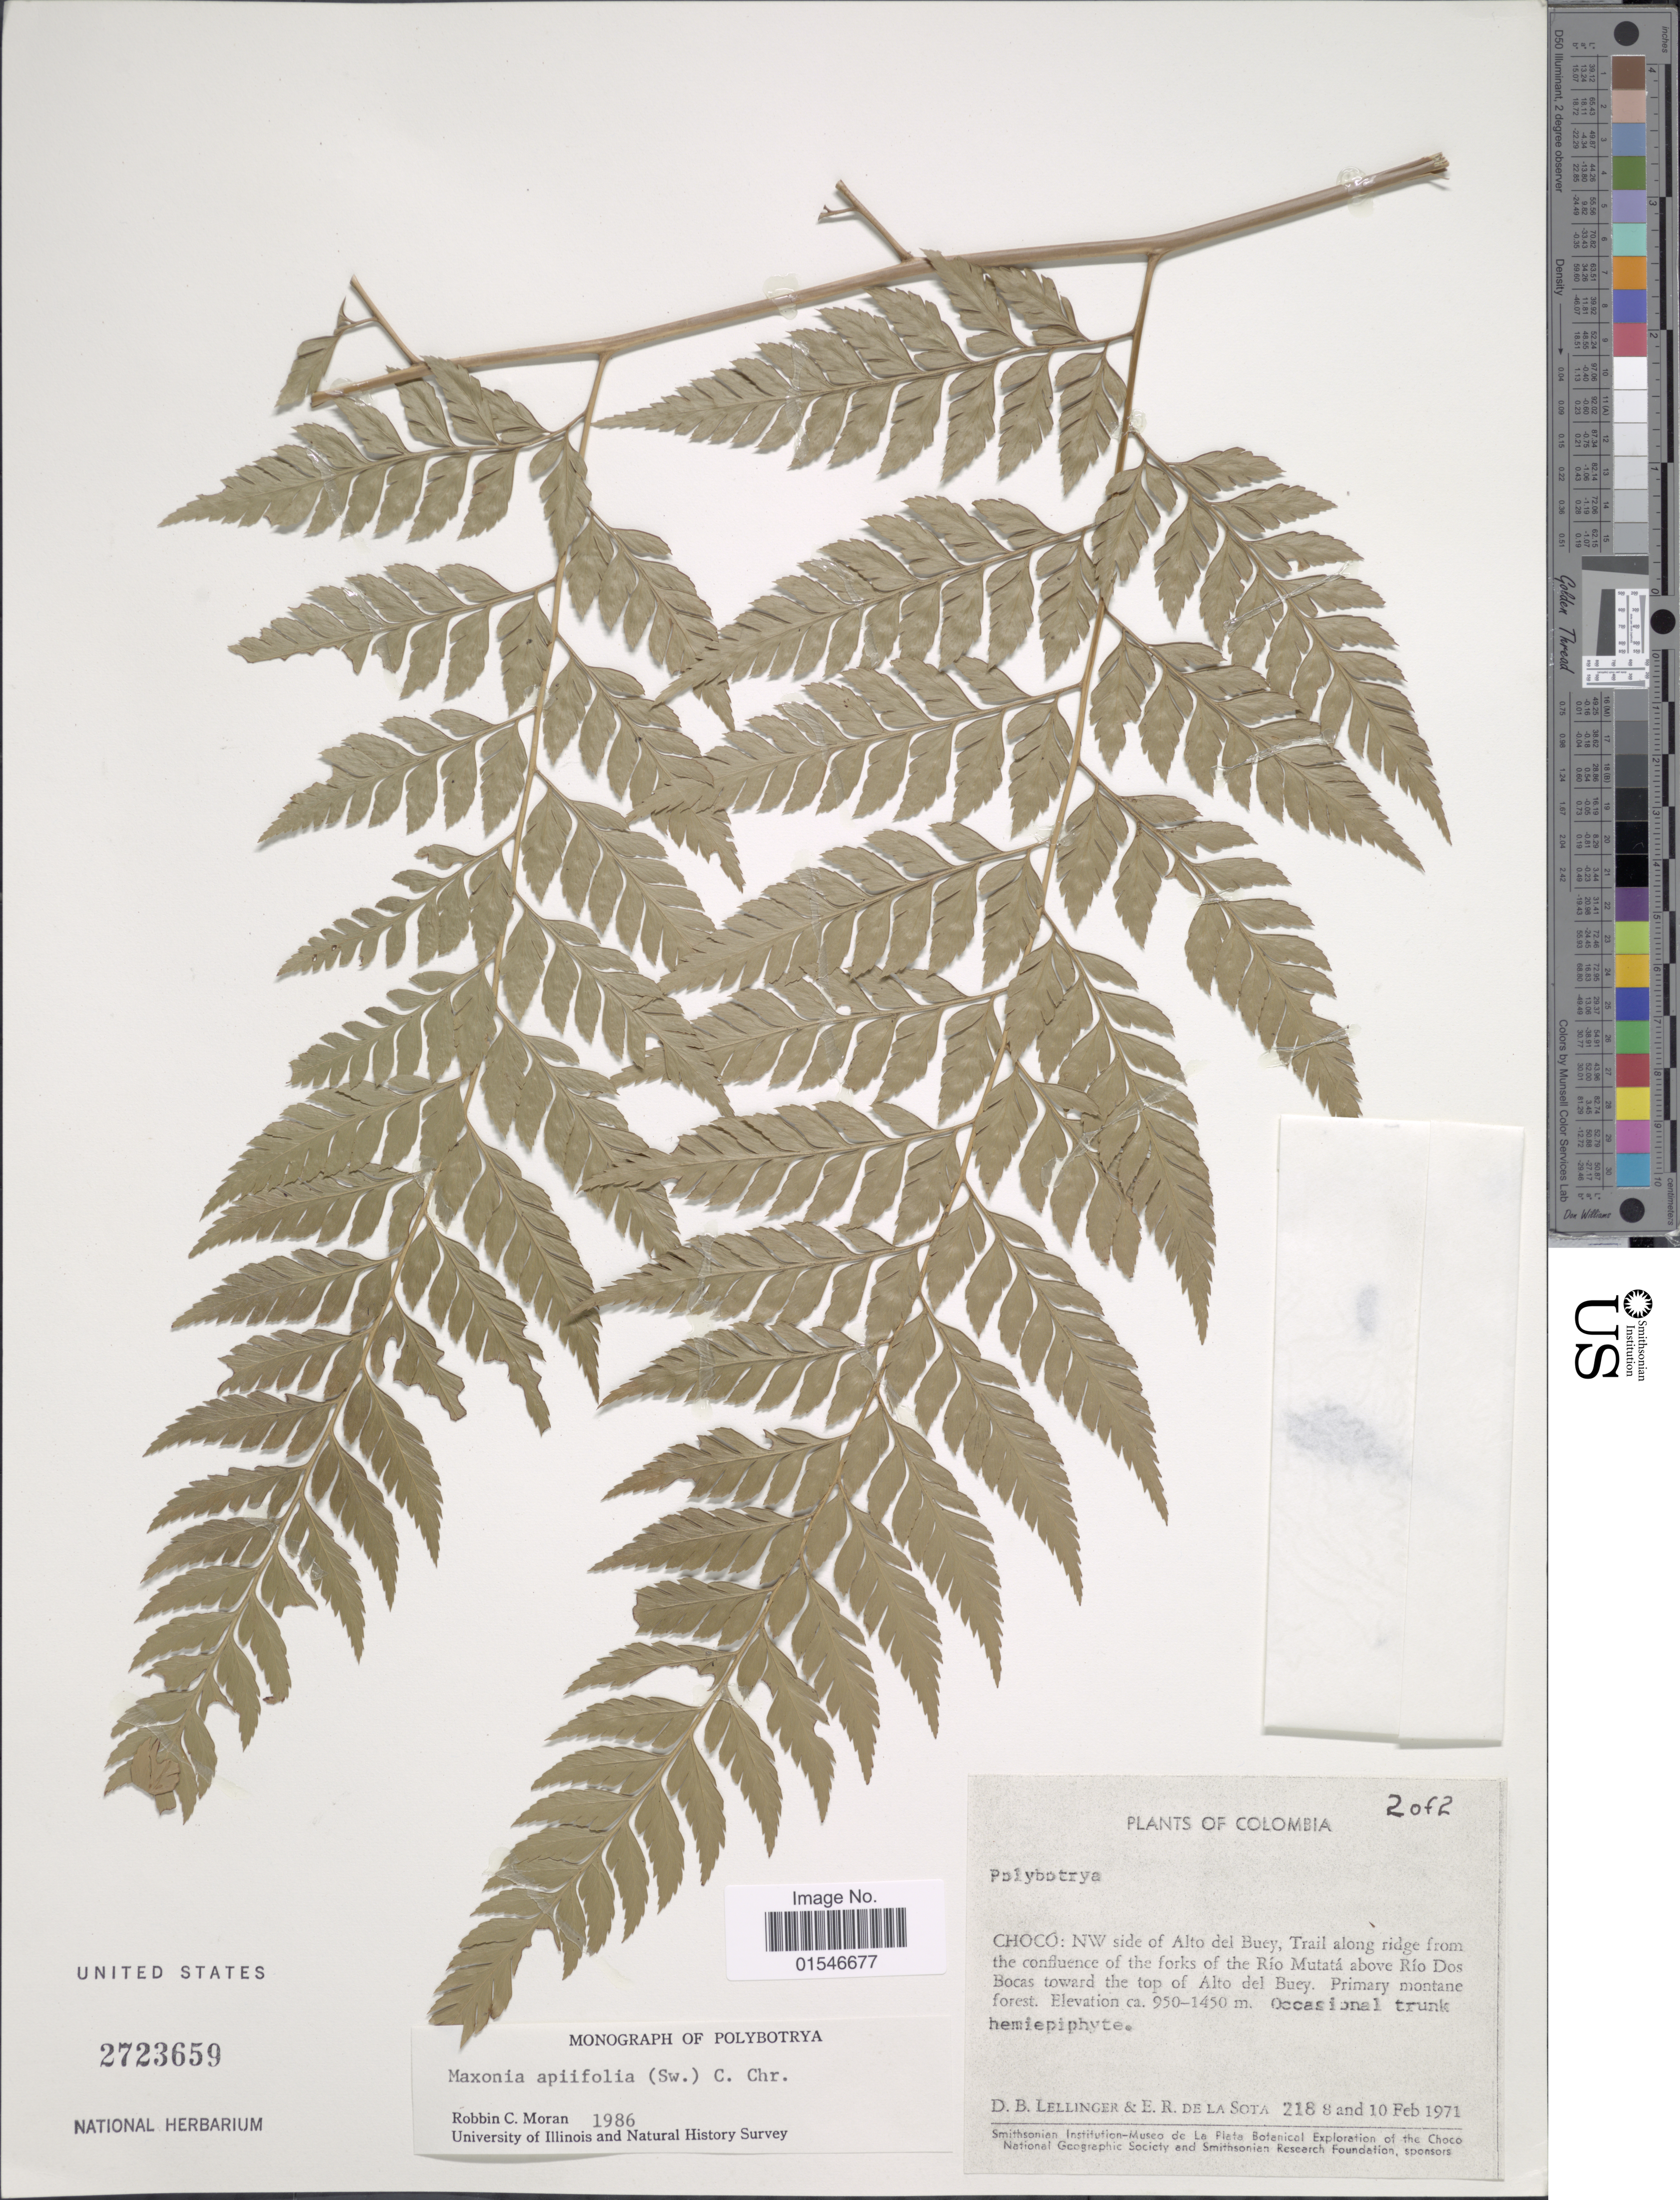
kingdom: Plantae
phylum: Tracheophyta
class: Polypodiopsida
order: Polypodiales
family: Dryopteridaceae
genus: Maxonia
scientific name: Maxonia apiifolia var. dualis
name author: (Donn. Sm.) C. Chr.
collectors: D. B. Lellinger & E. R. de la Sota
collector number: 218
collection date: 1971-02-08/1971-02-10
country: Colombia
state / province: Chocó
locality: NW side of Alto del Buey, Trail along ridge from the confluence of the forks of the Río Mutatá above the Río Dos Bocas to the top of Alto del Buey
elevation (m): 950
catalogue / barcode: US 2723659